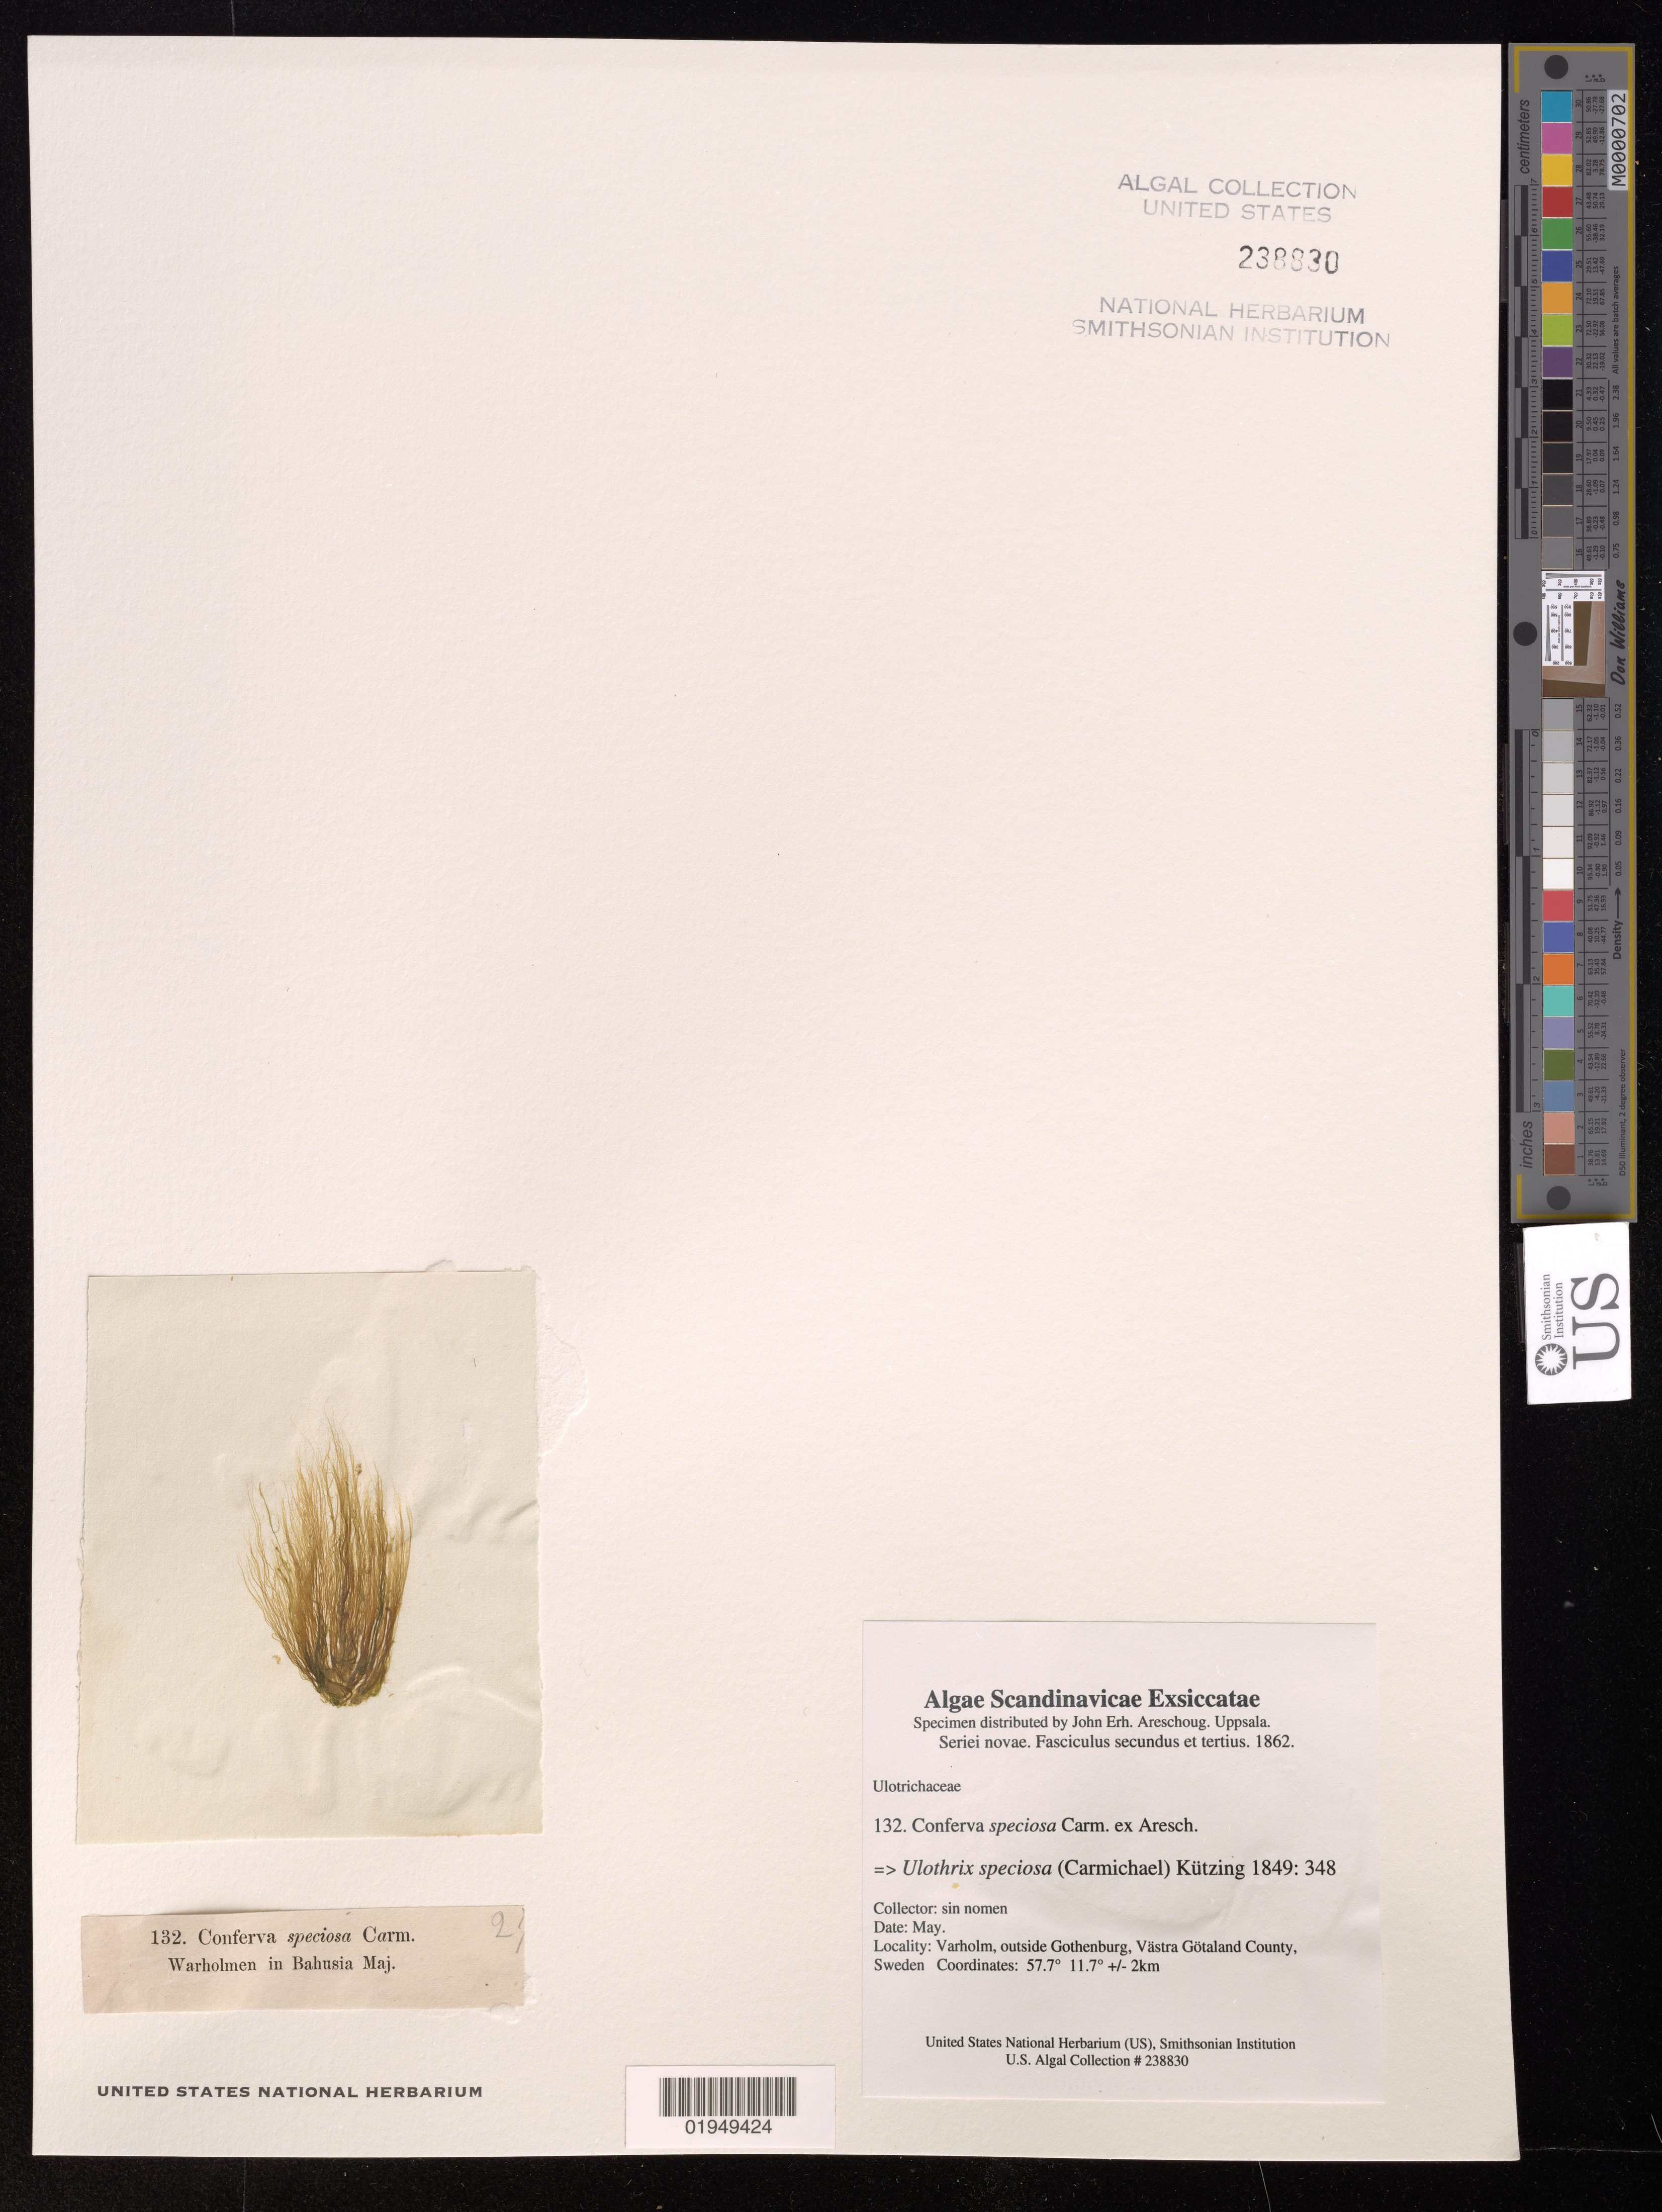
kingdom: Plantae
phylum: Chlorophyta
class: Ulvophyceae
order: Ulotrichales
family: Ulotrichaceae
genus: Ulothrix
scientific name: Ulothrix speciosa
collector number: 132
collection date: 1862-05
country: Sweden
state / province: Västra Götaland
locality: Varholm, outside Gothenburg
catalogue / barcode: US 238830